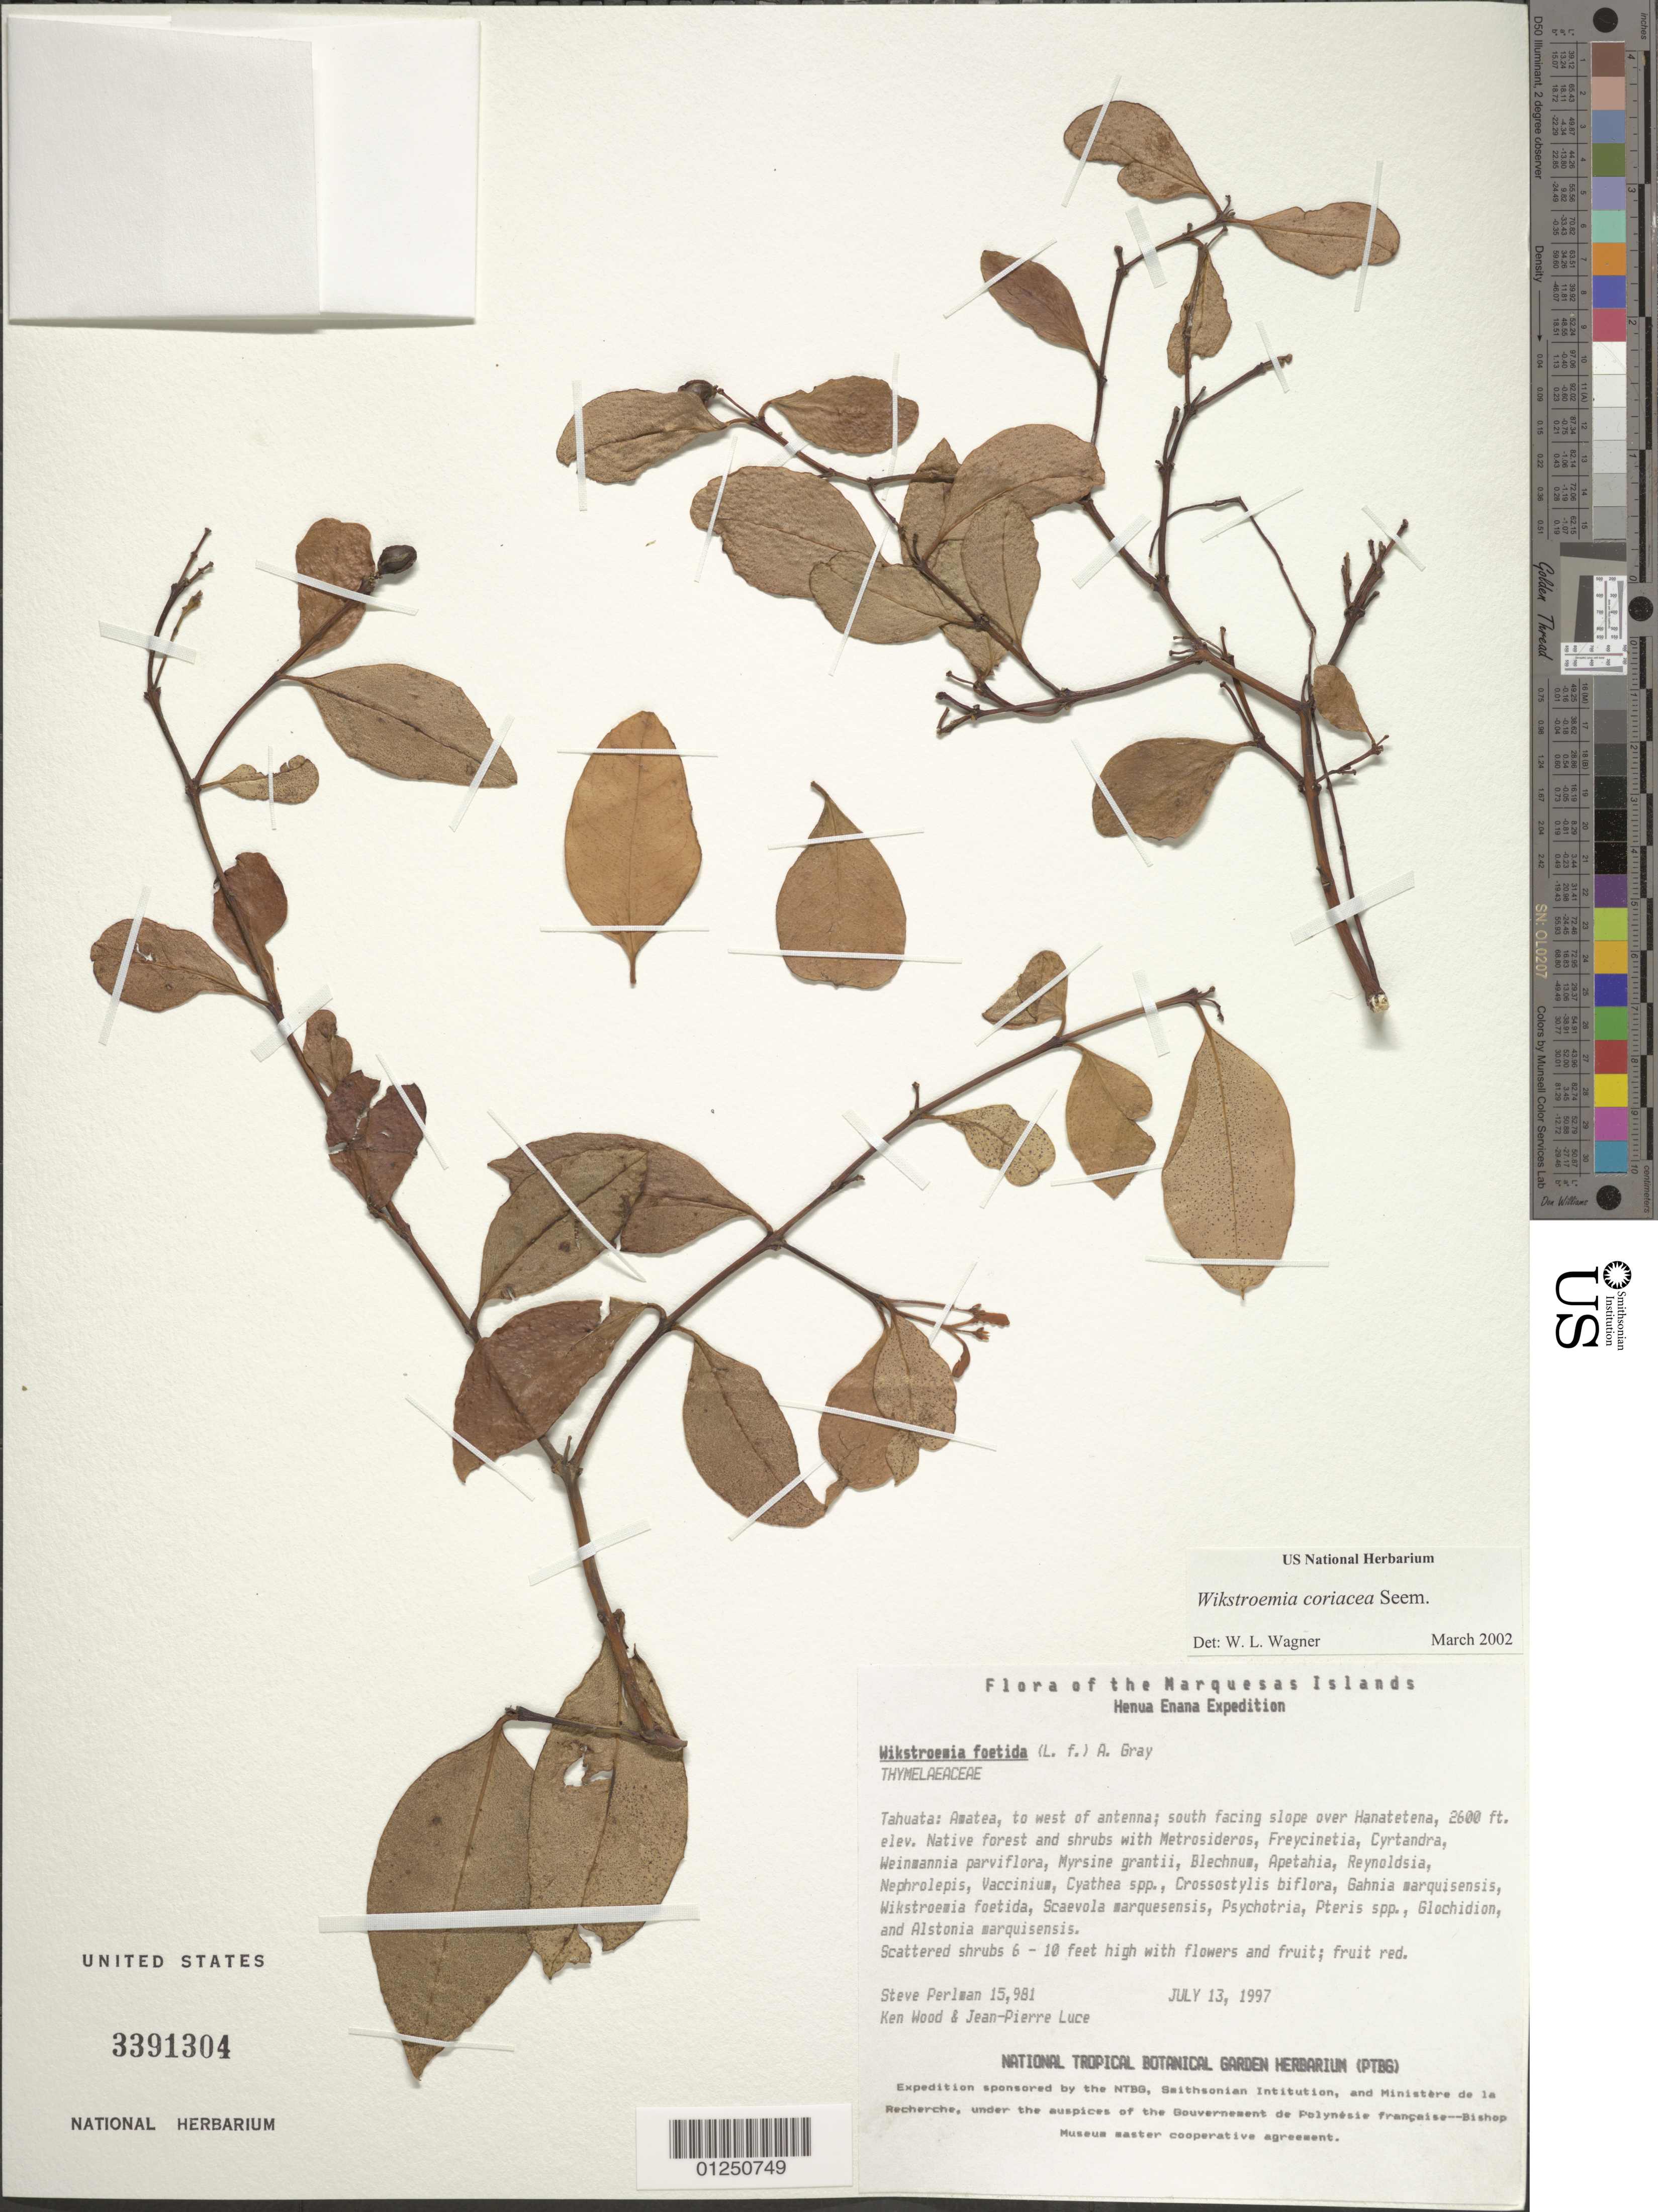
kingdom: Plantae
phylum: Tracheophyta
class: Magnoliopsida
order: Malvales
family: Thymelaeaceae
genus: Wikstroemia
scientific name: Wikstroemia coriacea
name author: Seem.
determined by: Lorence, David H., (PTBG), National Tropical Botanical Garden (UNITED STATES)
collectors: S. P. Perlman, K. R. Wood & J. Luce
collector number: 15981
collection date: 1997-07-13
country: French Polynesia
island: Tahuata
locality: Amatea, to W of antenna, S facing slope over Hanatetena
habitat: Native forest and shrubs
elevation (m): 793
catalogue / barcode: US 3391304